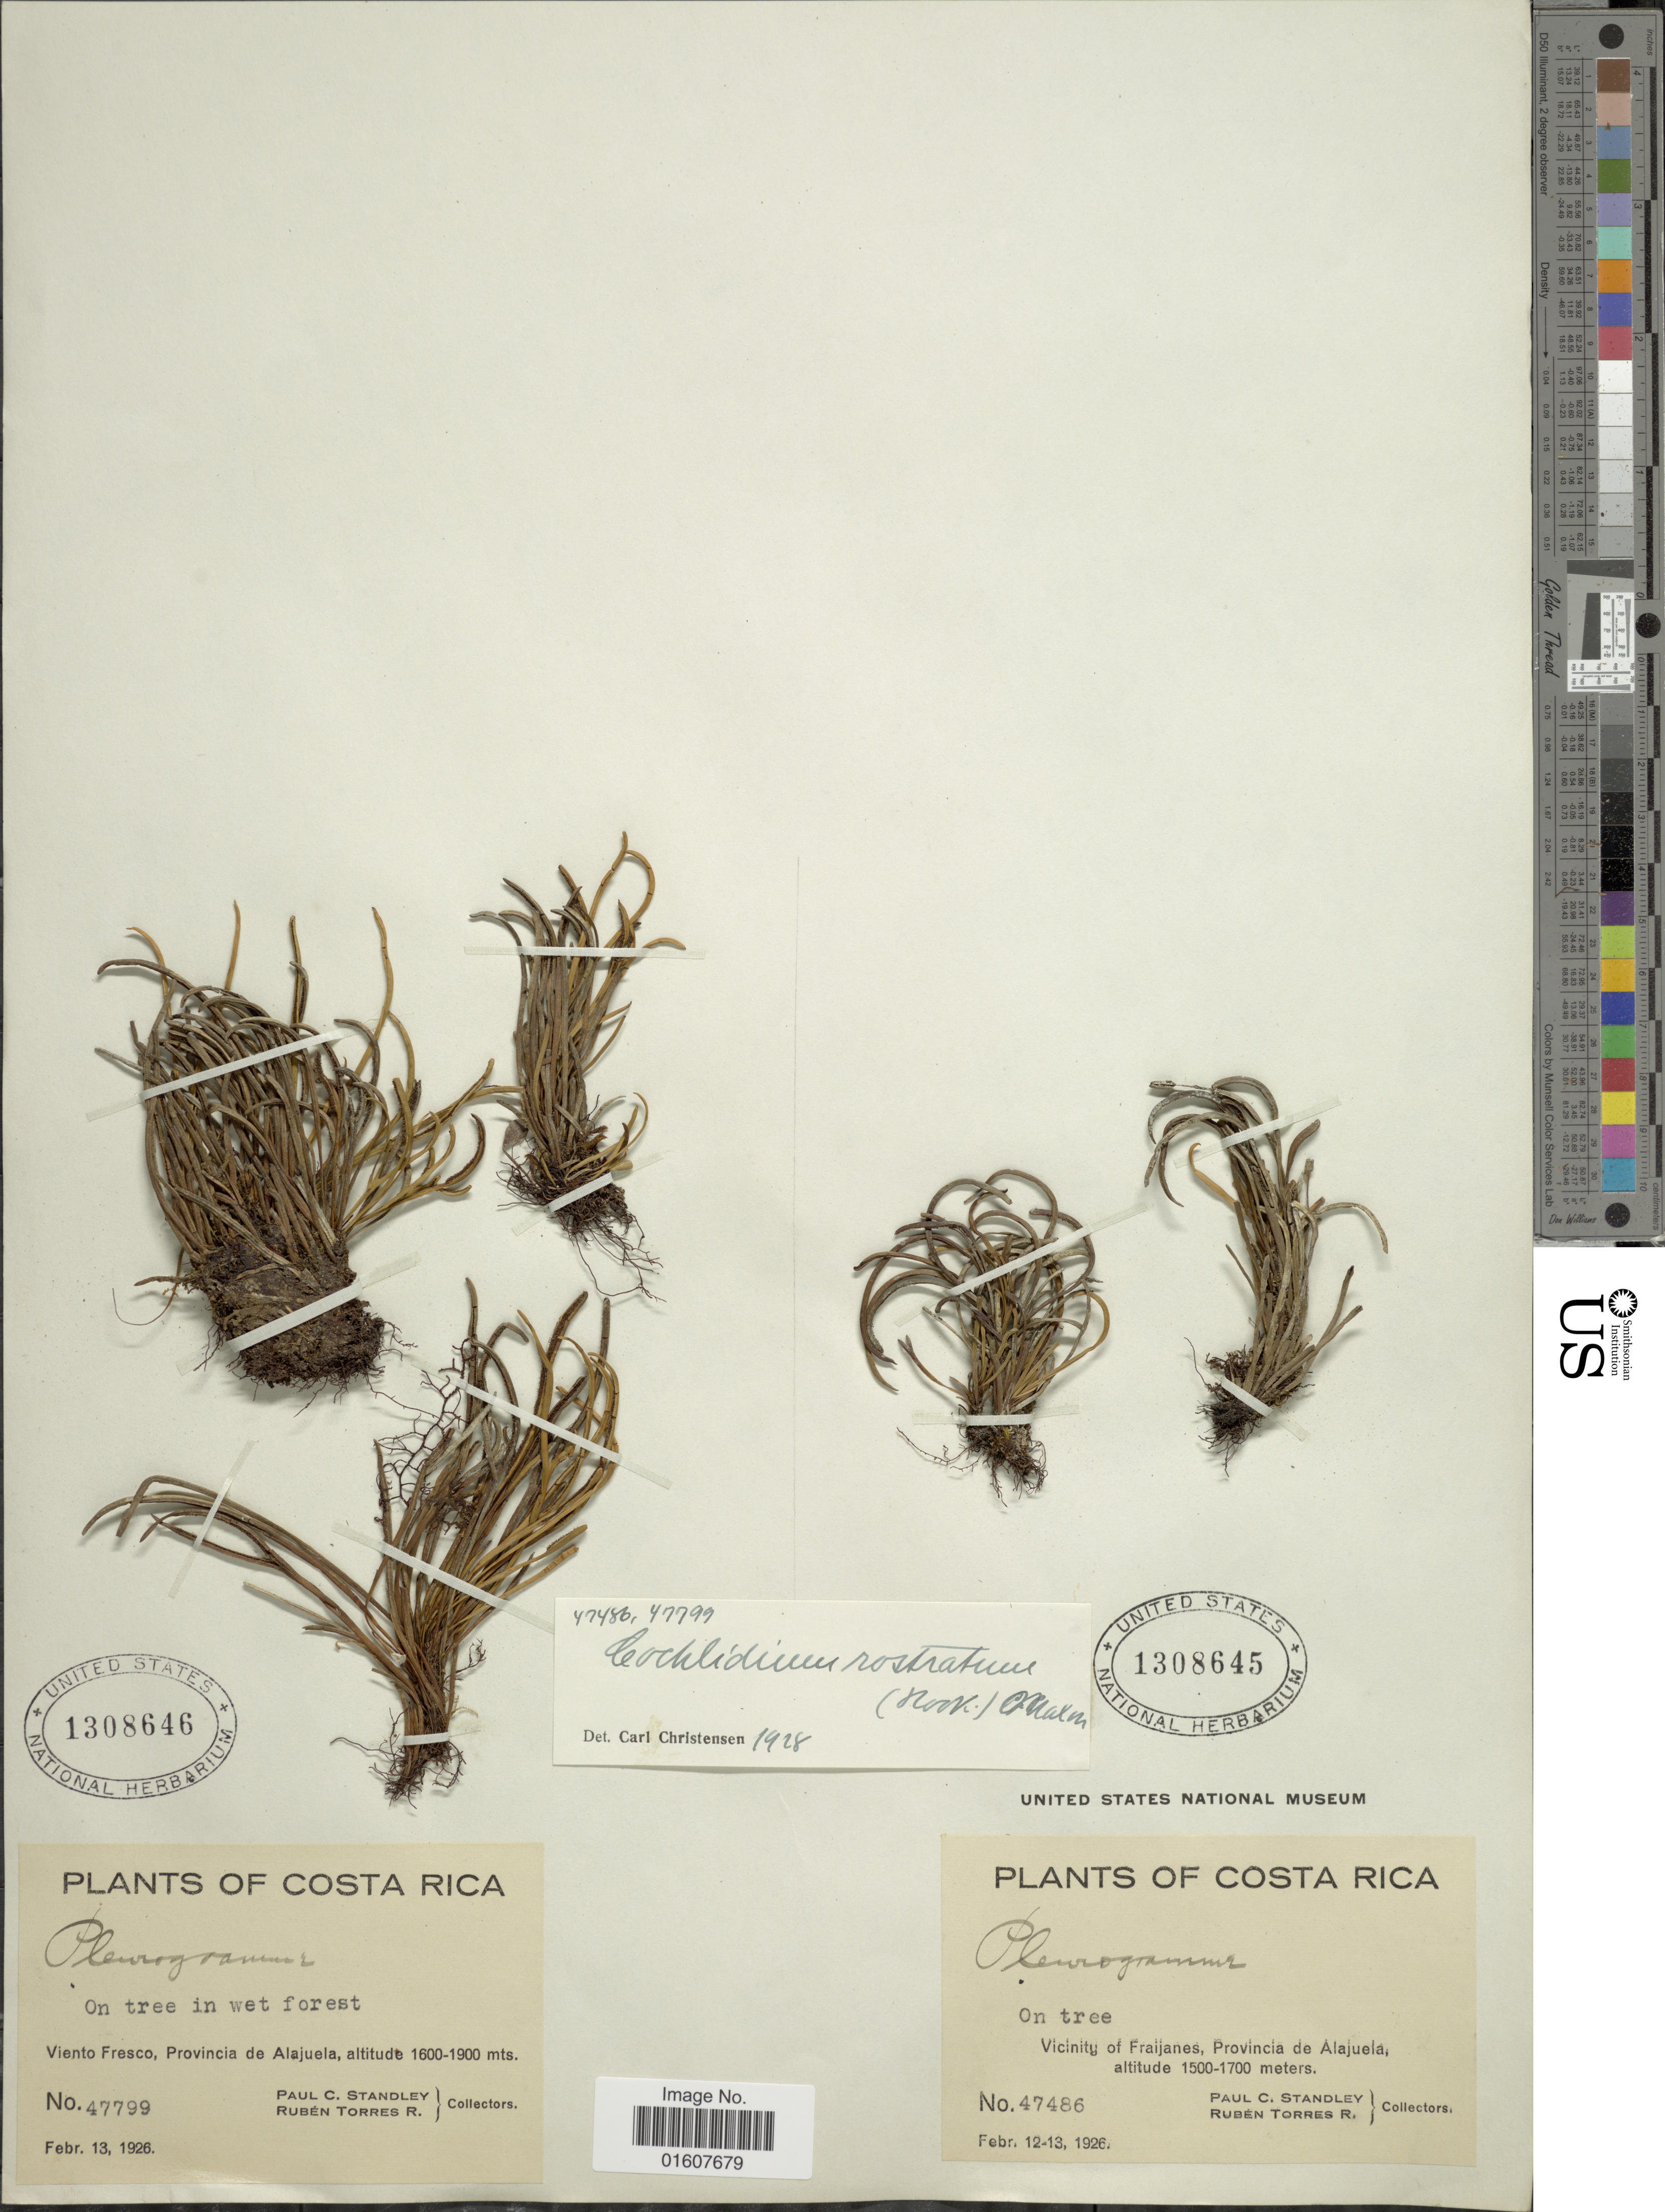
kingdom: Plantae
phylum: Tracheophyta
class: Polypodiopsida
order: Polypodiales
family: Polypodiaceae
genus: Cochlidium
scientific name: Cochlidium rostratum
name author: (Hook.) Maxon ex C. Chr.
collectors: P. C. Standley & R. Torres Rojas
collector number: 47799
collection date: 1926-02-13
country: Costa Rica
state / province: Alajuela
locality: Viento Fresco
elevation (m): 1600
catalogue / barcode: US 1308646